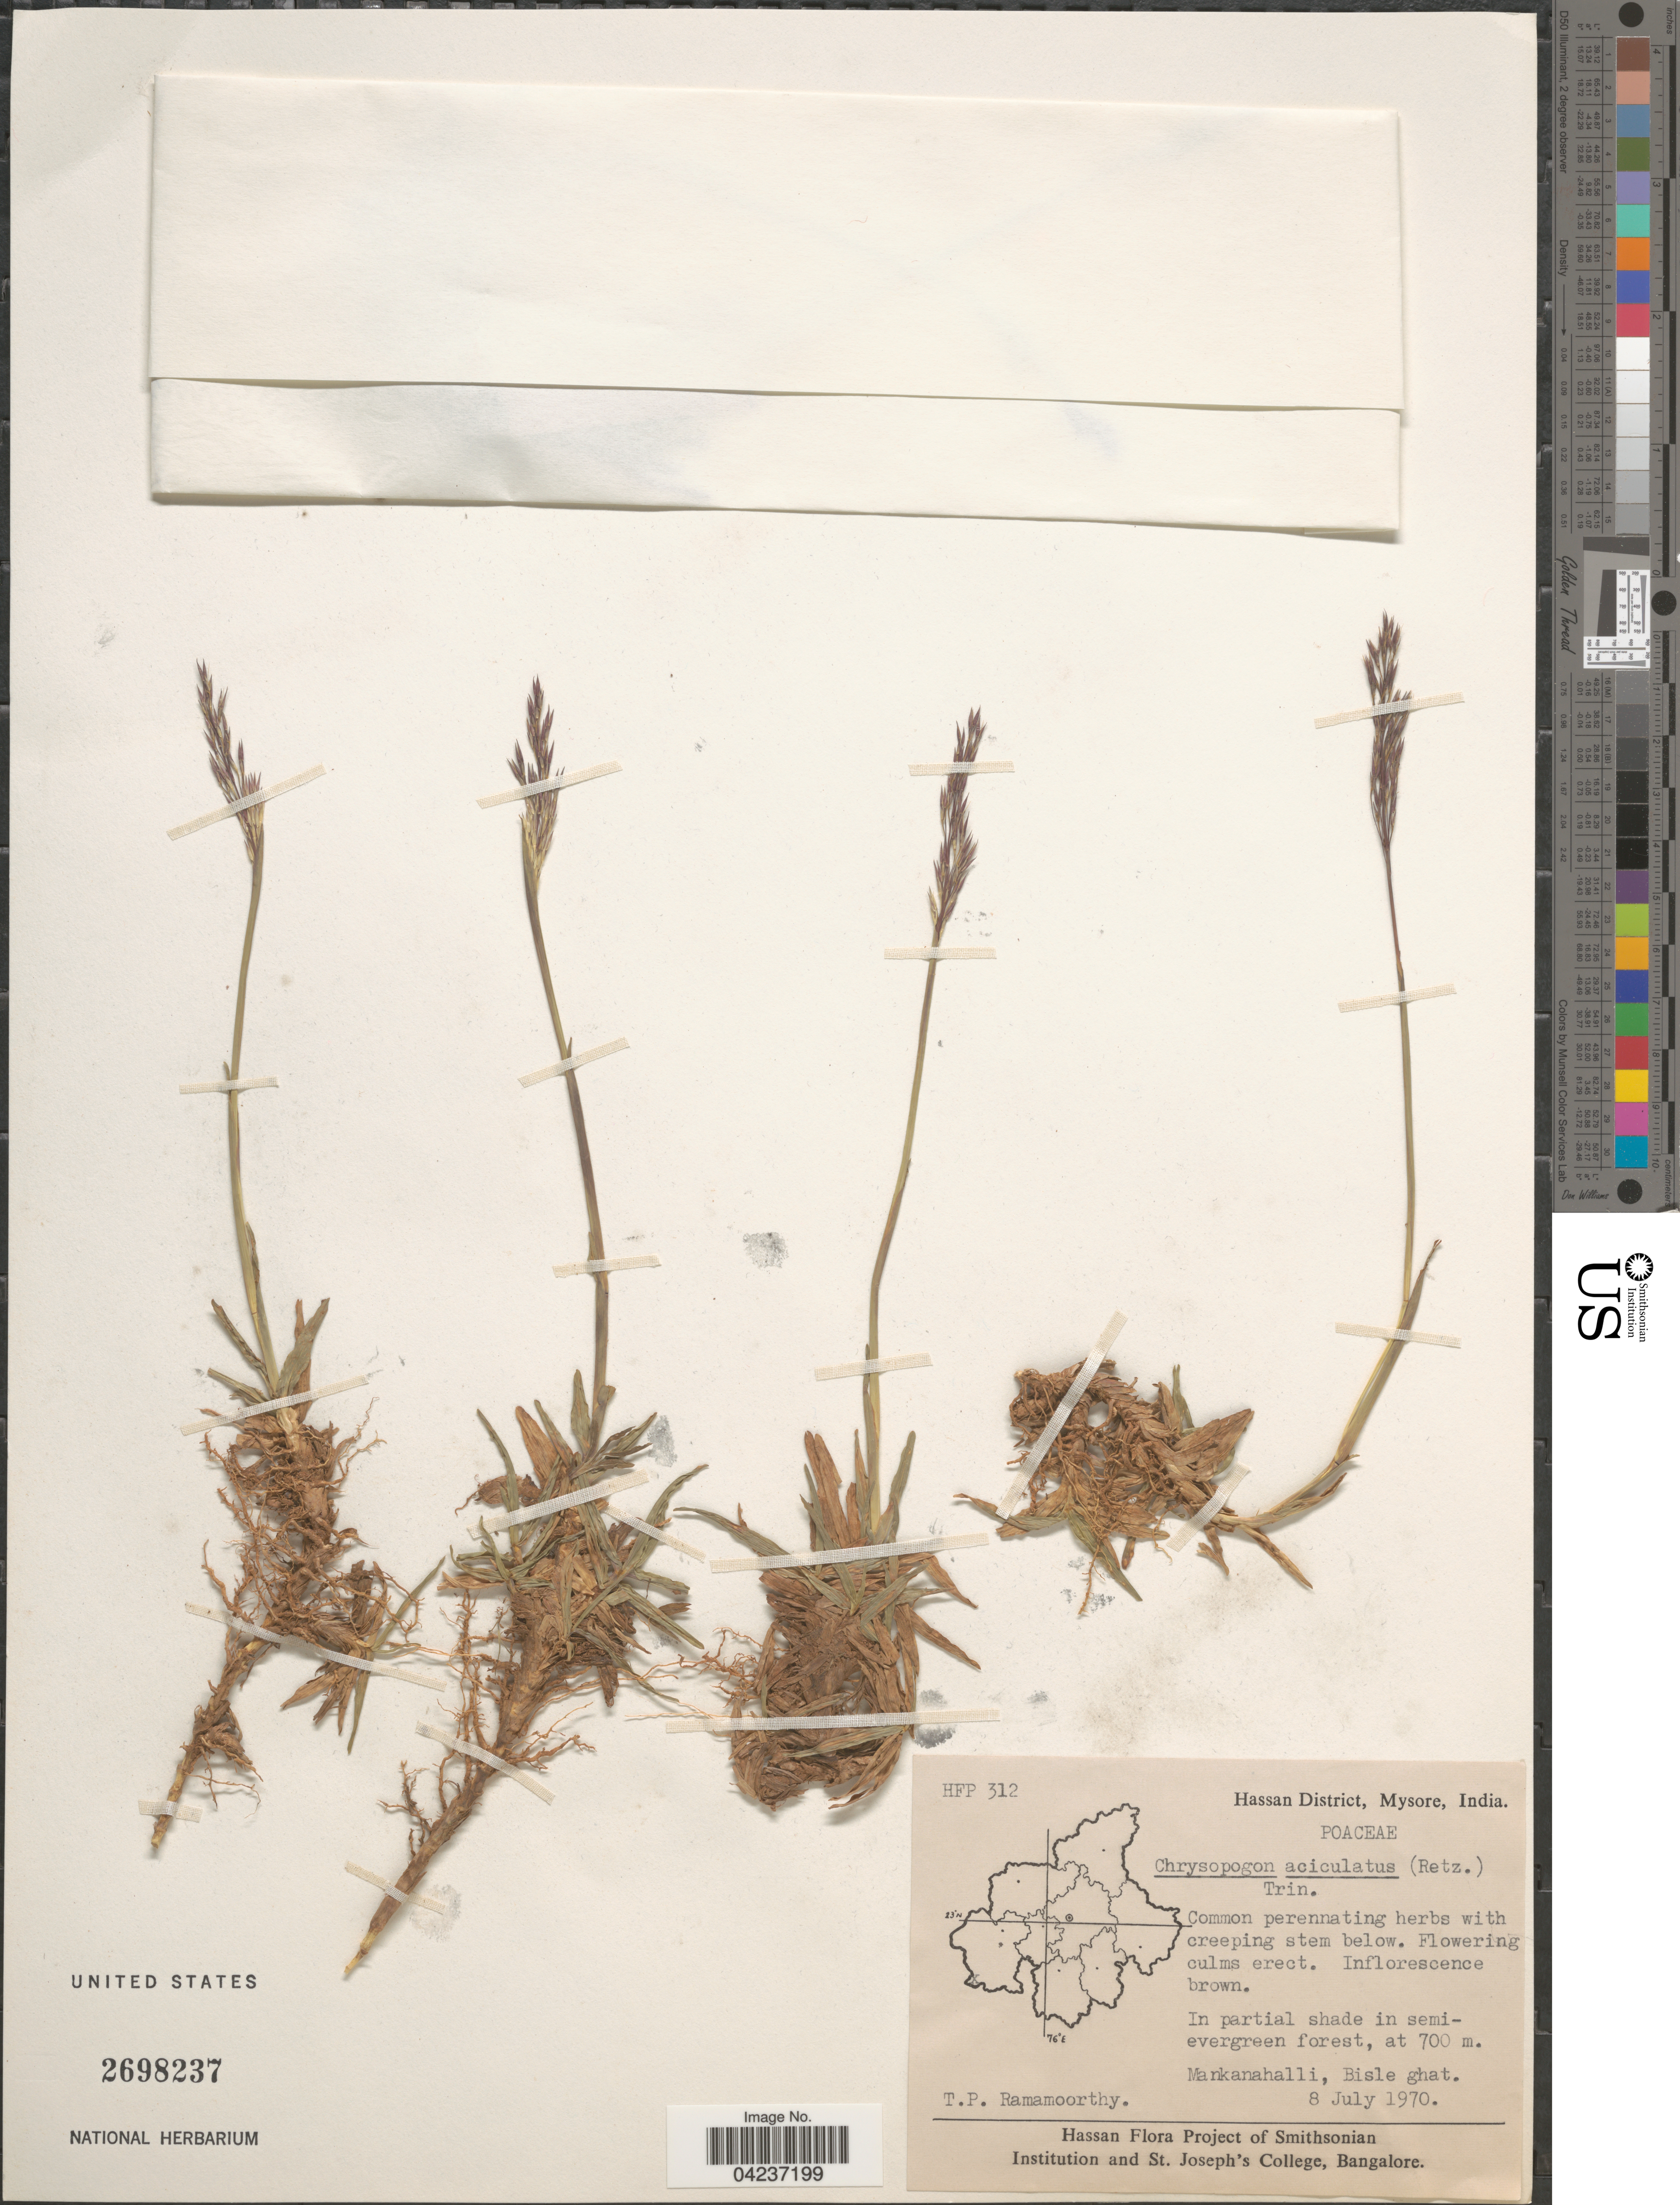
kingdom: Plantae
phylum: Tracheophyta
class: Liliopsida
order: Poales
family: Poaceae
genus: Chrysopogon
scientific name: Chrysopogon aciculatus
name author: (Retz.) Trin.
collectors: T. P. Ramamoorthy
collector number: HFP 312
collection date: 1970-07-08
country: India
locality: Hassan District, Mysore. In partial shade in semi-evergreen forest. Mankanahalli, Bisle ghat.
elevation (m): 700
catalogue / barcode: US 2698237